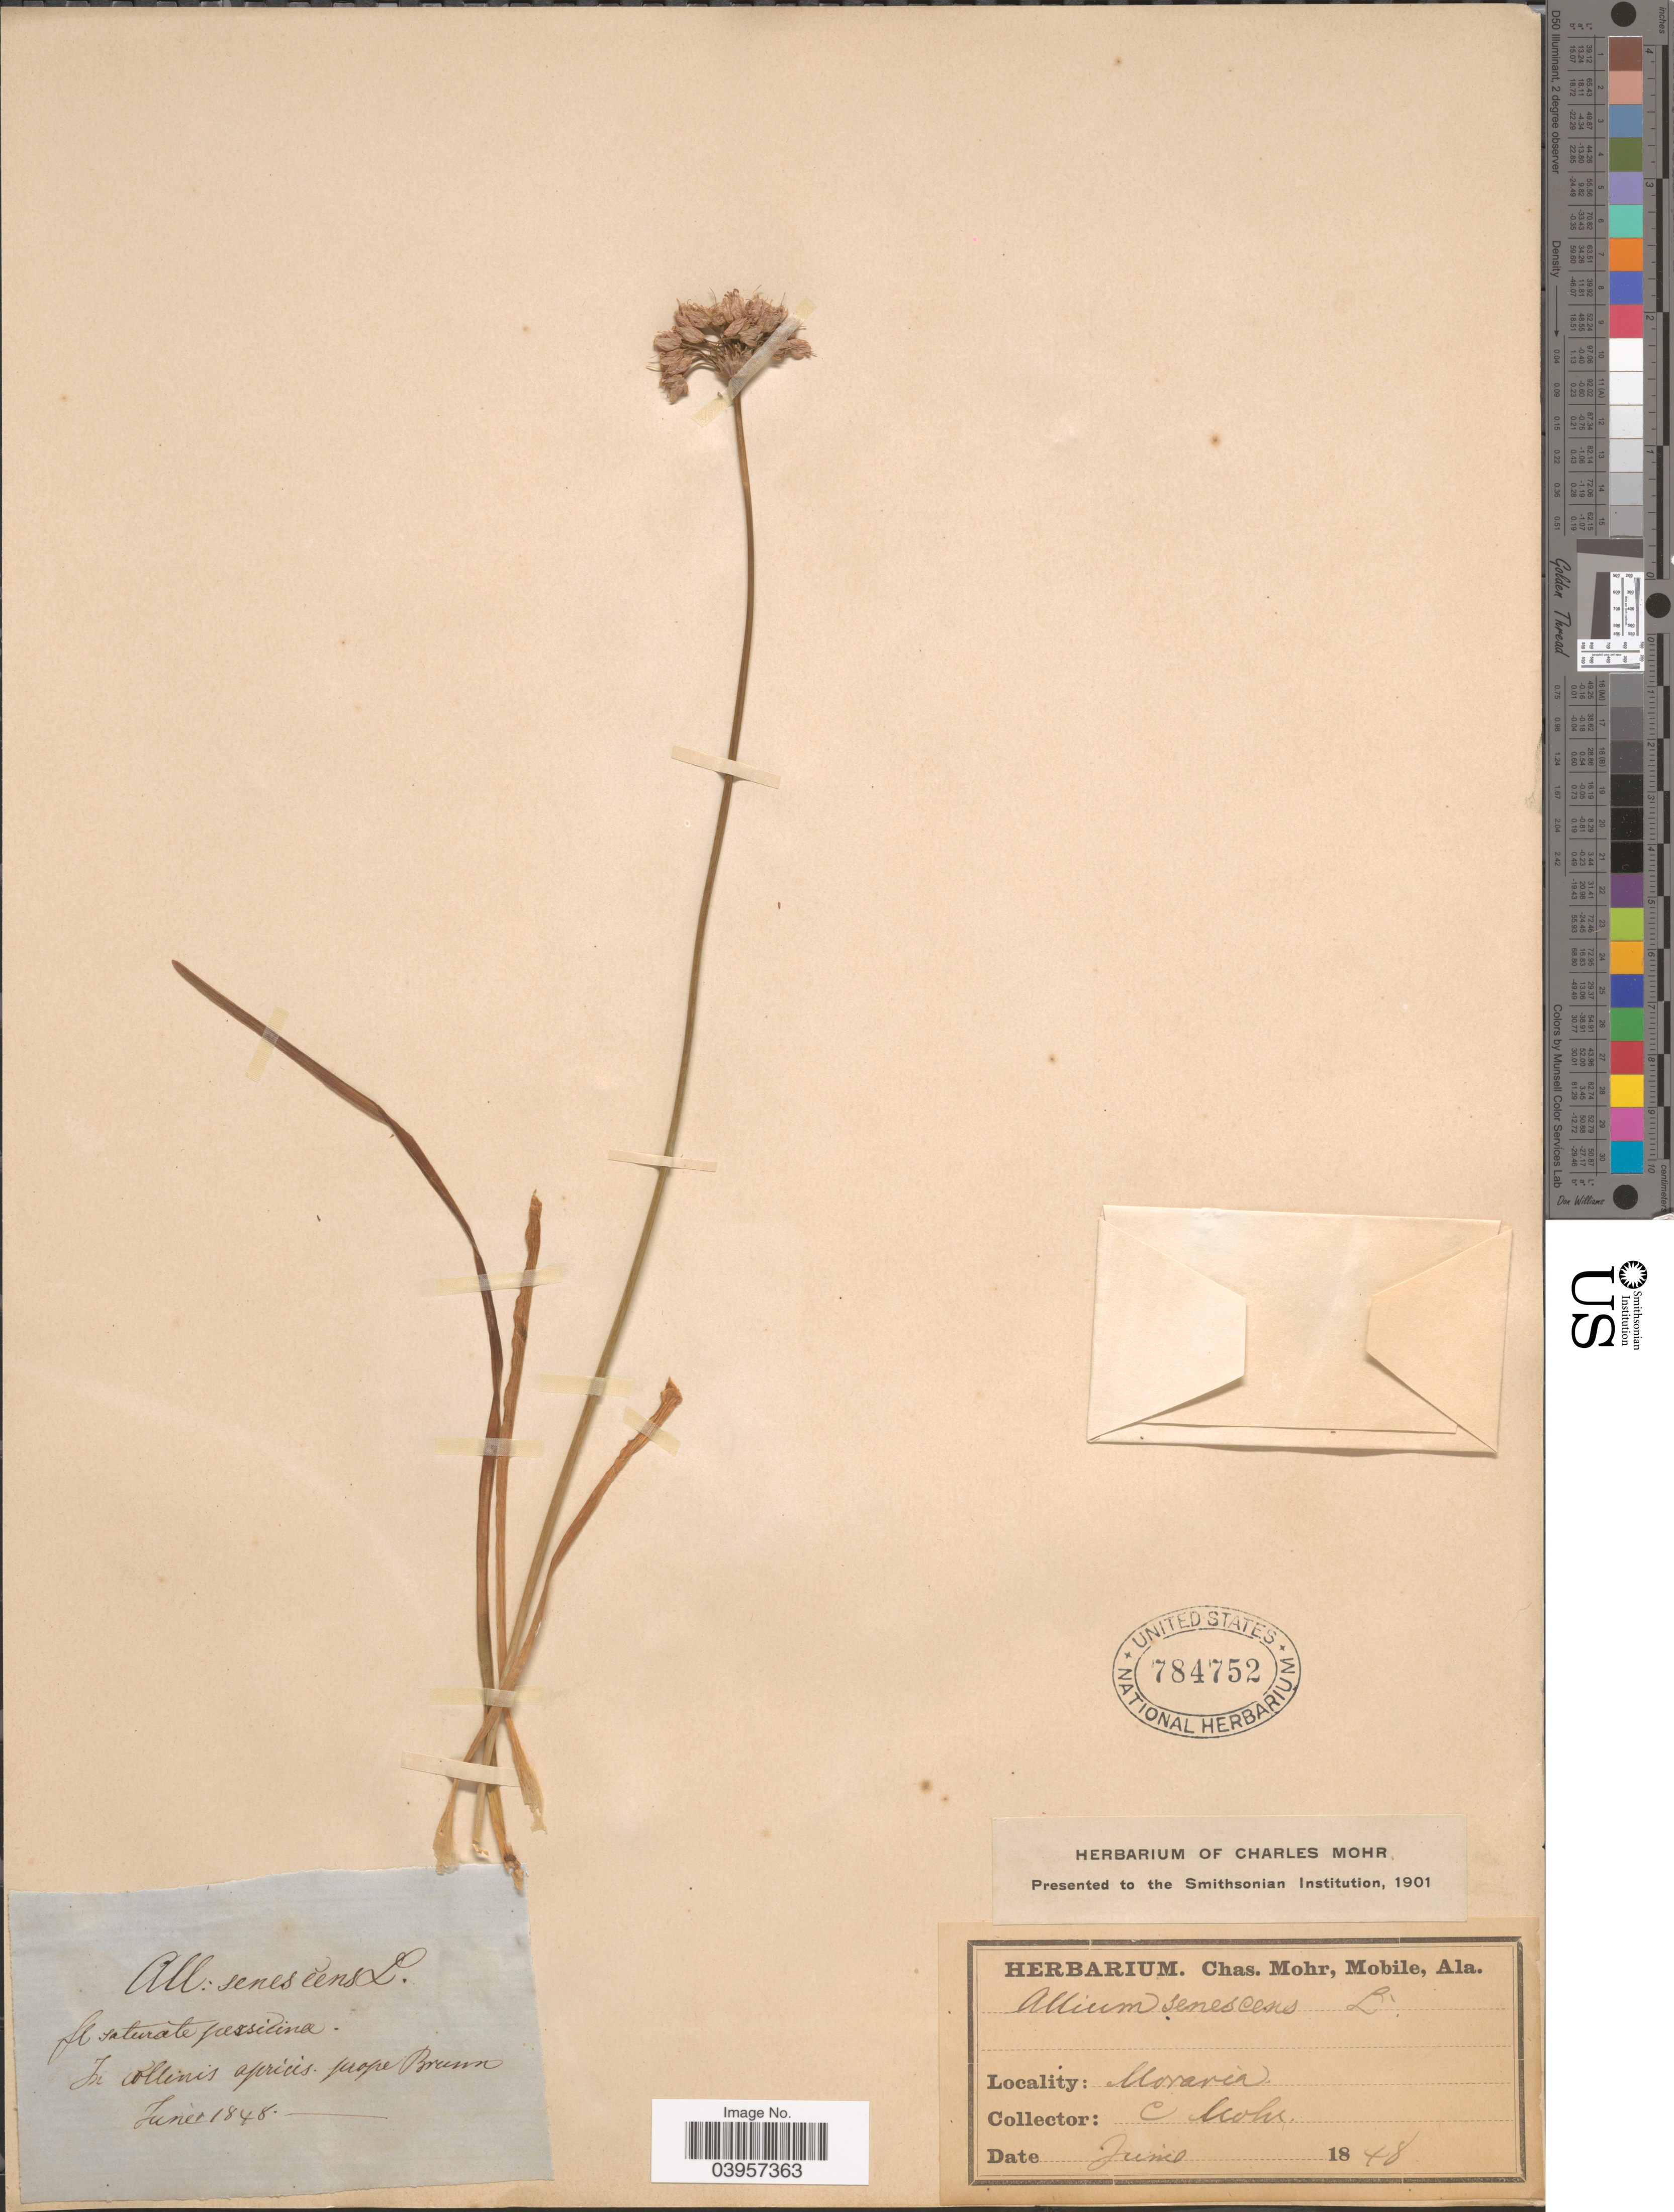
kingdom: Plantae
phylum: Tracheophyta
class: Liliopsida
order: Asparagales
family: Amaryllidaceae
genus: Allium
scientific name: Allium senescens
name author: L.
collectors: Mohr, C. T. (herbarium)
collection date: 1848-06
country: Czechia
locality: Moravia. In collinis apricis prope Brunn.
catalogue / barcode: US 784752